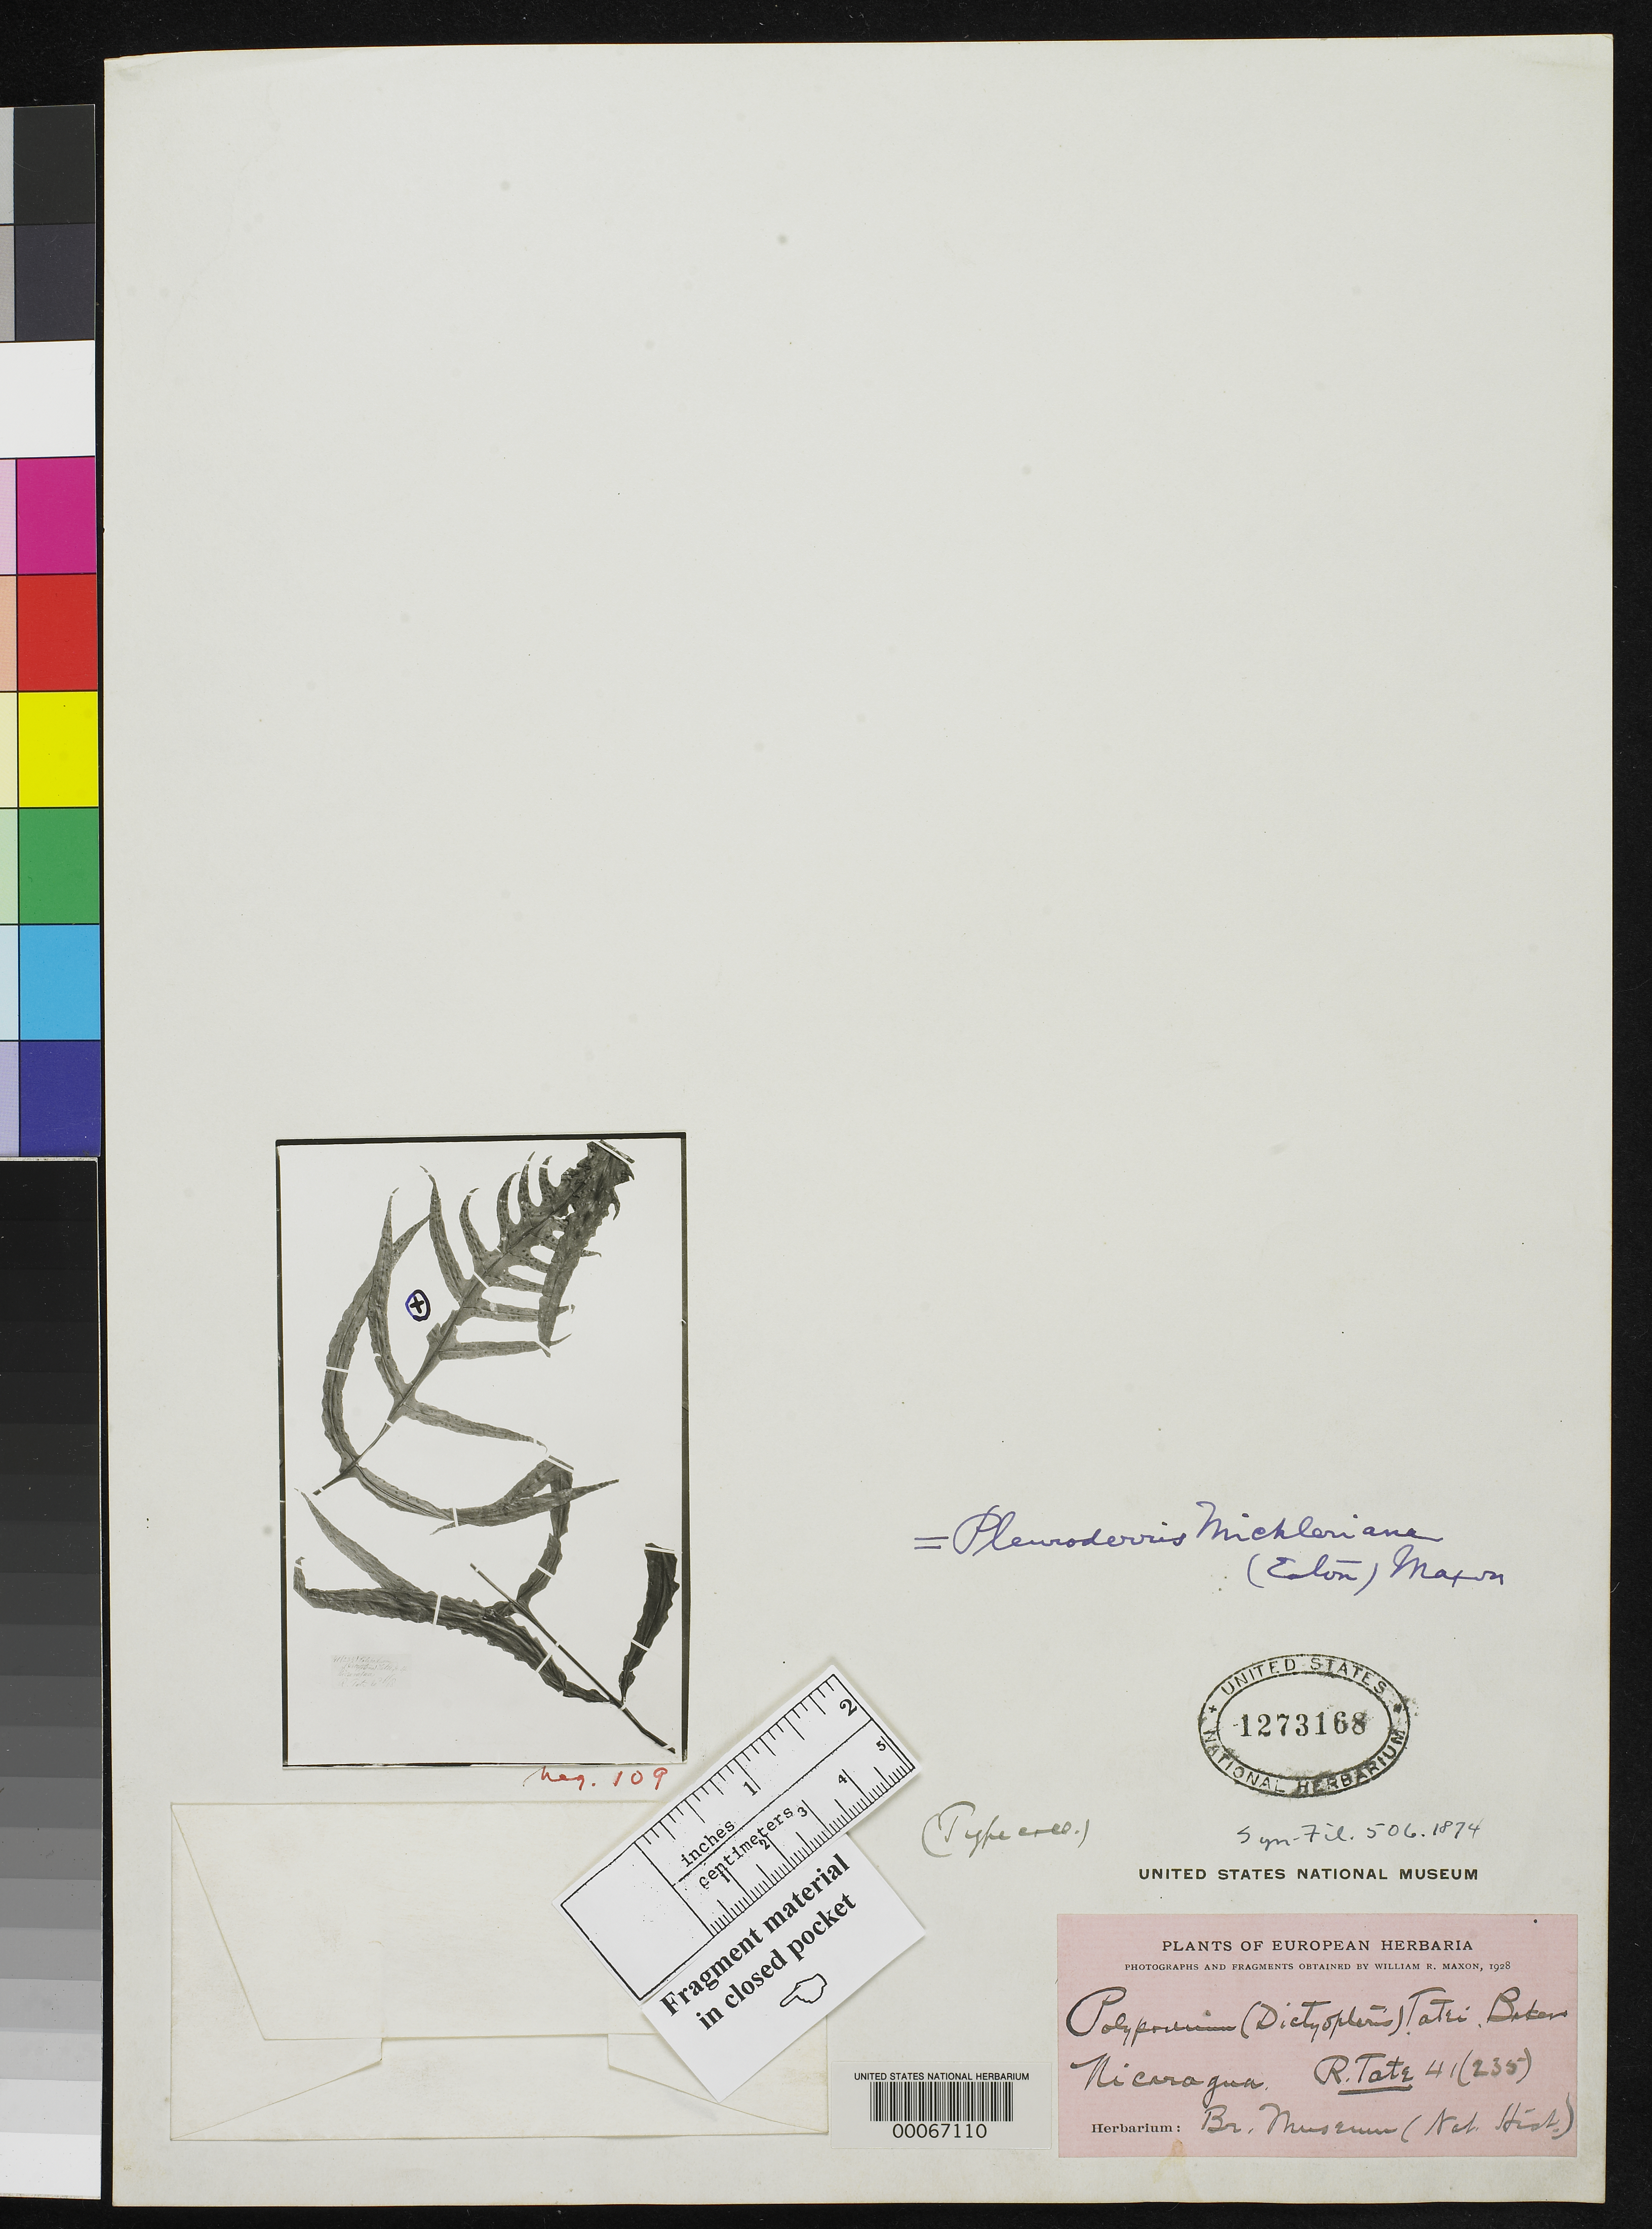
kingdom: Plantae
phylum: Tracheophyta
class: Polypodiopsida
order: Polypodiales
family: Polypodiaceae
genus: Polypodium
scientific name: Polypodium tatei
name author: Baker in Hook. & Baker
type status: Type Collection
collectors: R. Tate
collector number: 41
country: Nicaragua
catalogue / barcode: US 1273168